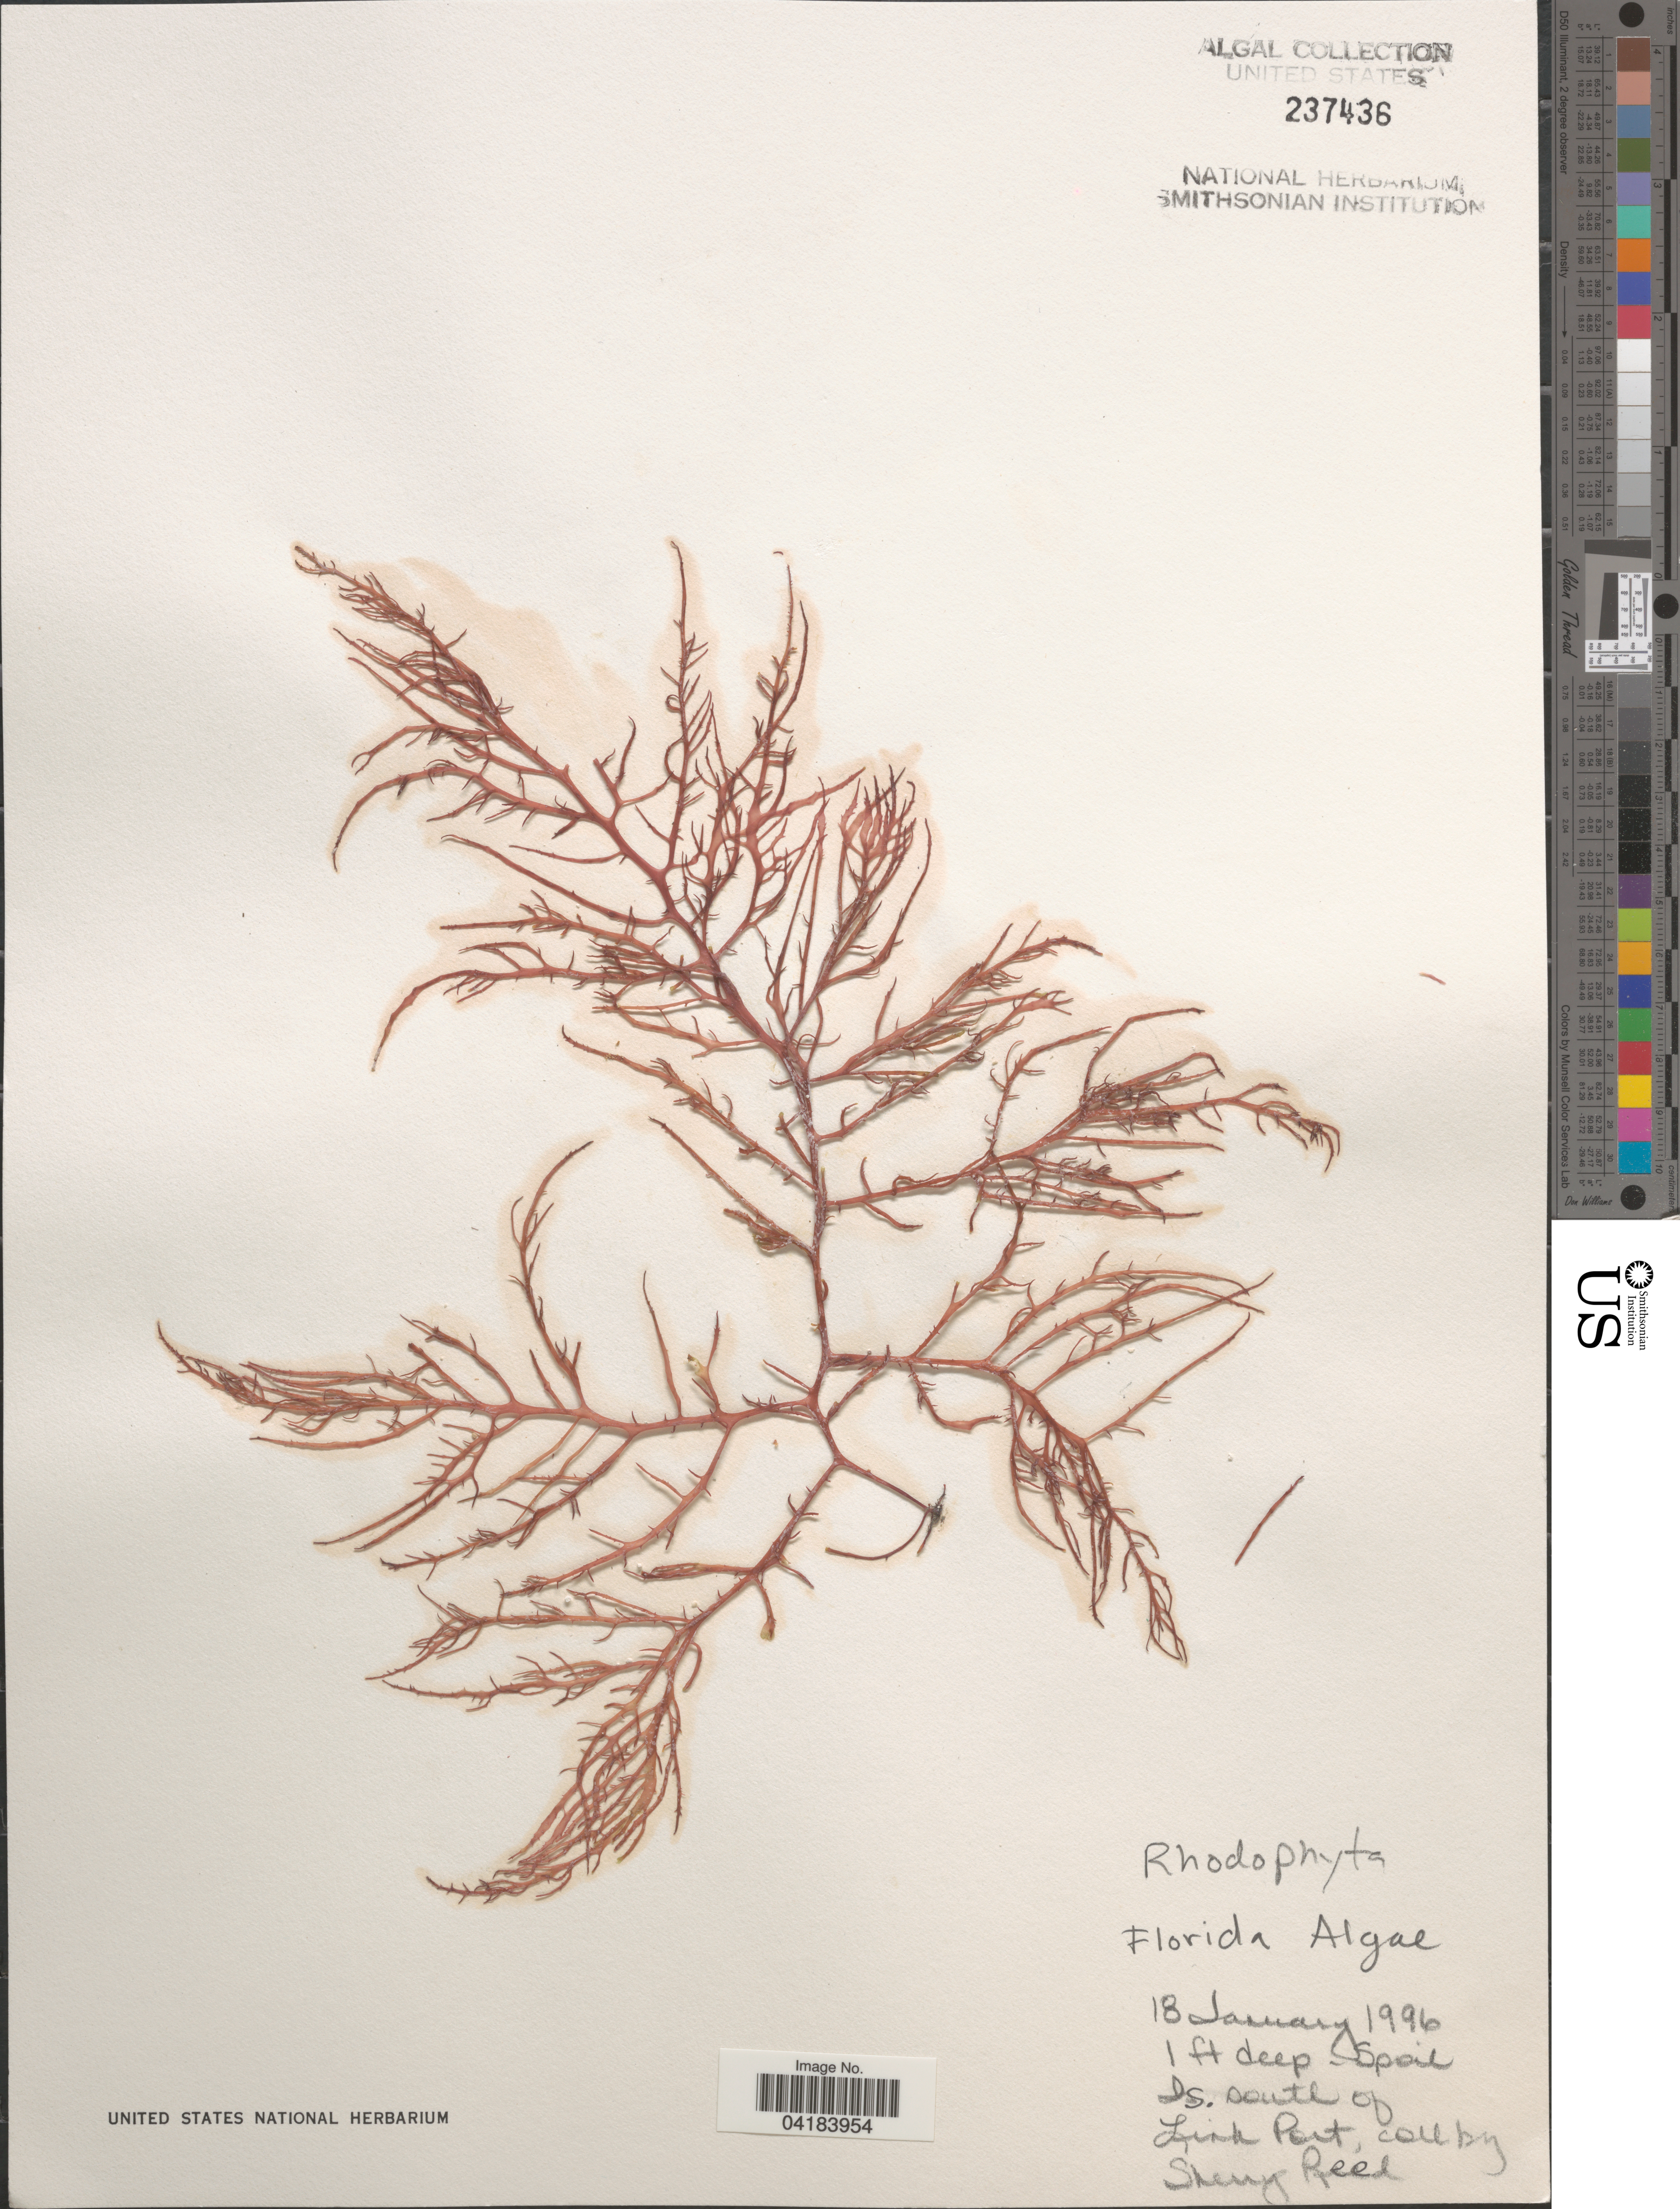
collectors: S. Reed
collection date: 1996-01-18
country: United States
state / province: Florida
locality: Is. south of Link Port.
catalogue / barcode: US 237436